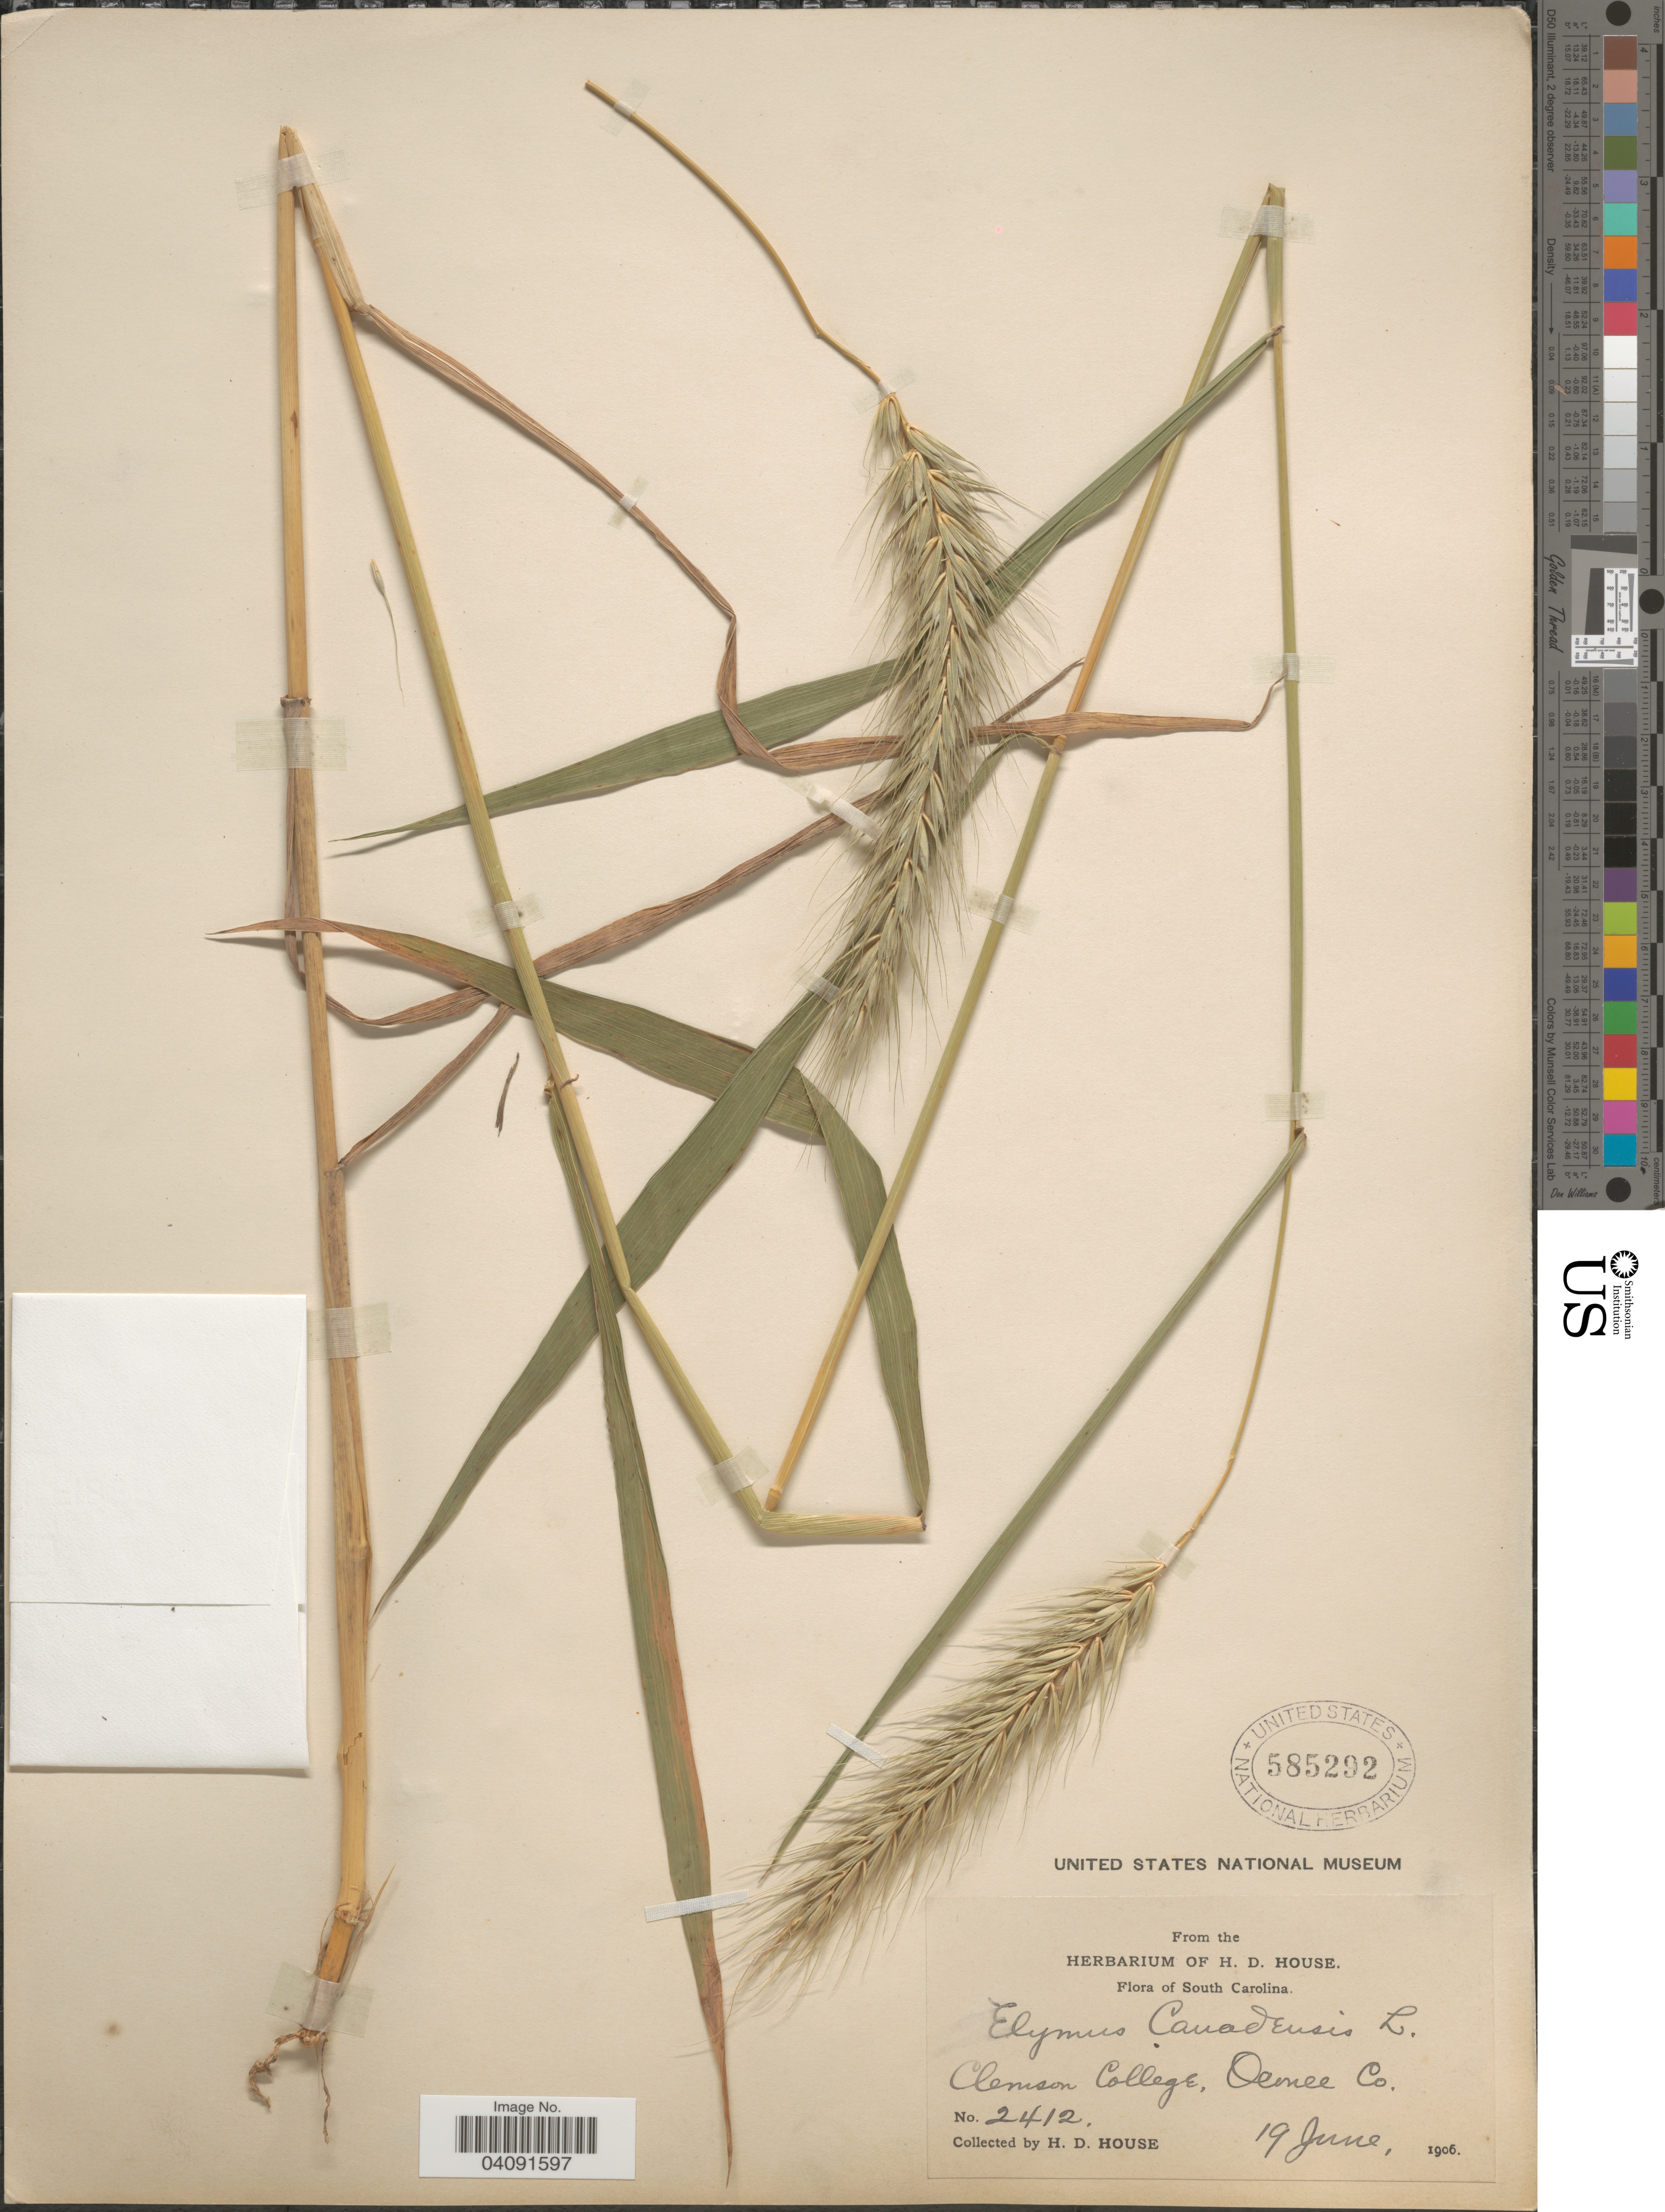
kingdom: Plantae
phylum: Tracheophyta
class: Liliopsida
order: Poales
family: Poaceae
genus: Elymus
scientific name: Elymus canadensis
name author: L.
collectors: H. D. House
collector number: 2412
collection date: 1906-06-19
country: United States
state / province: South Carolina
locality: Clemson College, Oemee Co.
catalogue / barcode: US 585292